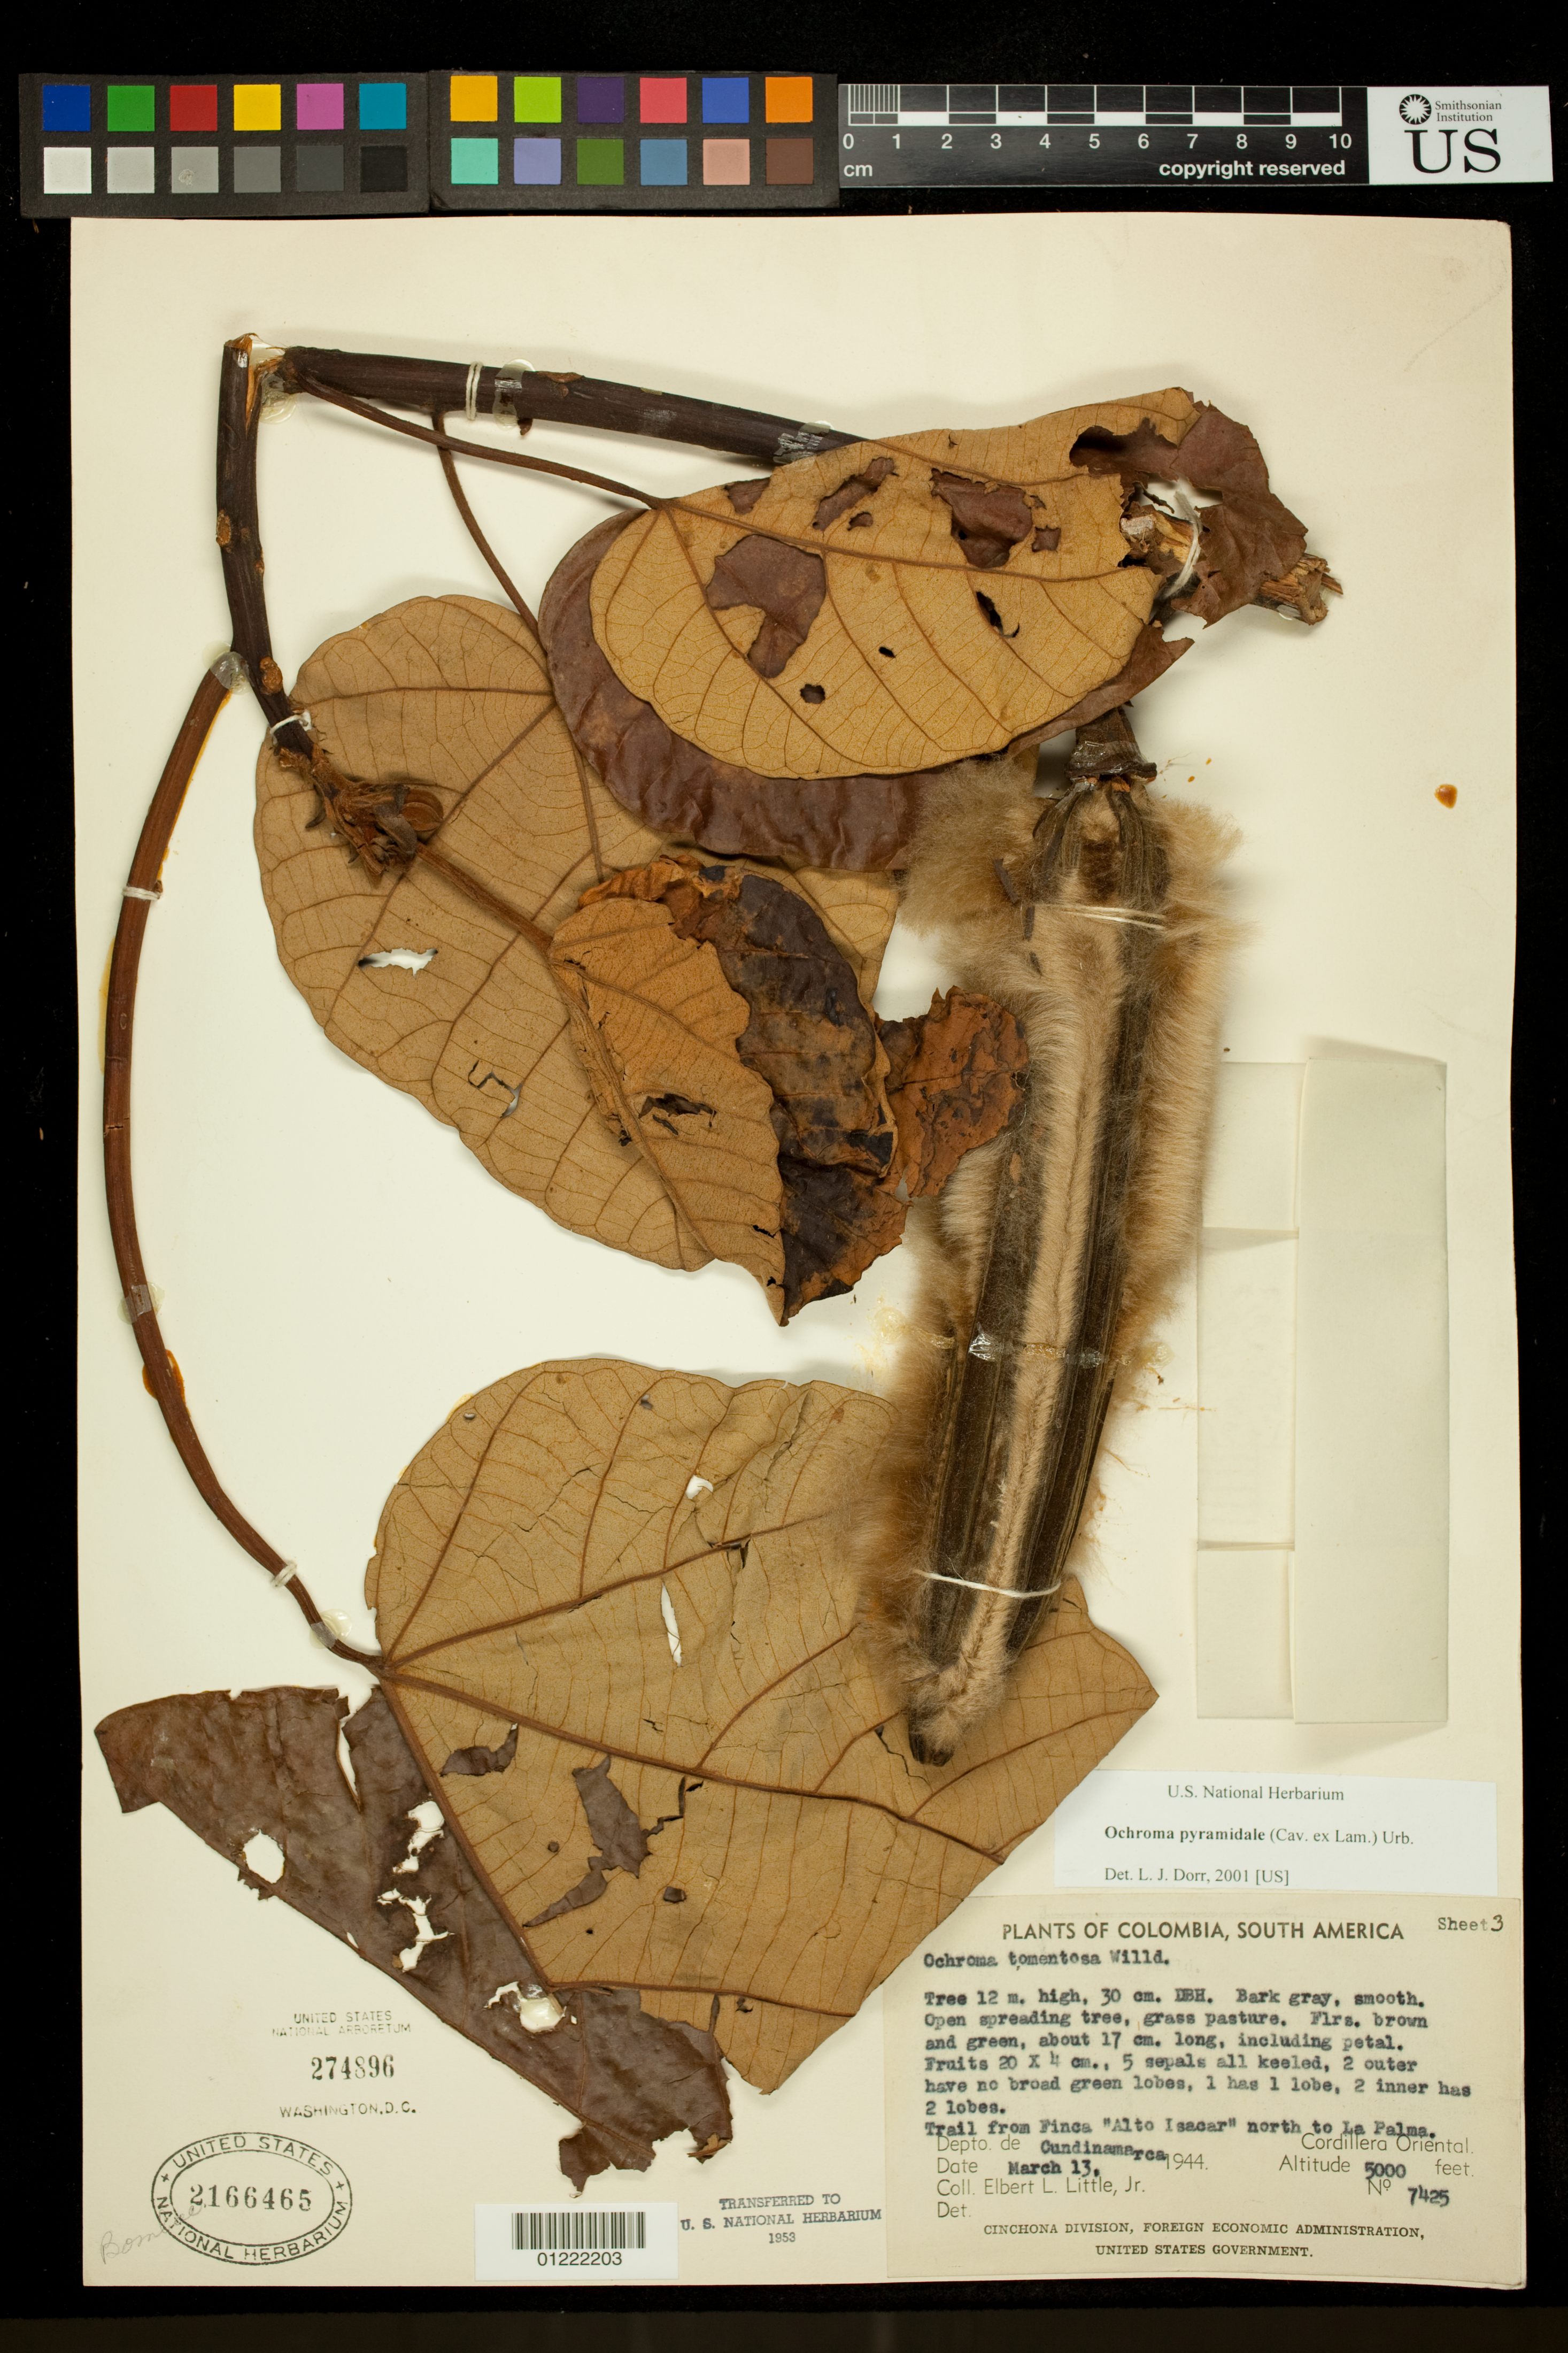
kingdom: Plantae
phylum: Tracheophyta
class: Magnoliopsida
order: Malvales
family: Malvaceae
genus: Ochroma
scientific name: Ochroma pyramidale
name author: (Cav. ex Lam.) Urb.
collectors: E. L. Little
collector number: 7425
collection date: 1944-03-13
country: Colombia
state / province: Cundinamarca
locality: Cordillera Oriental.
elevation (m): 1524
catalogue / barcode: US 2166465